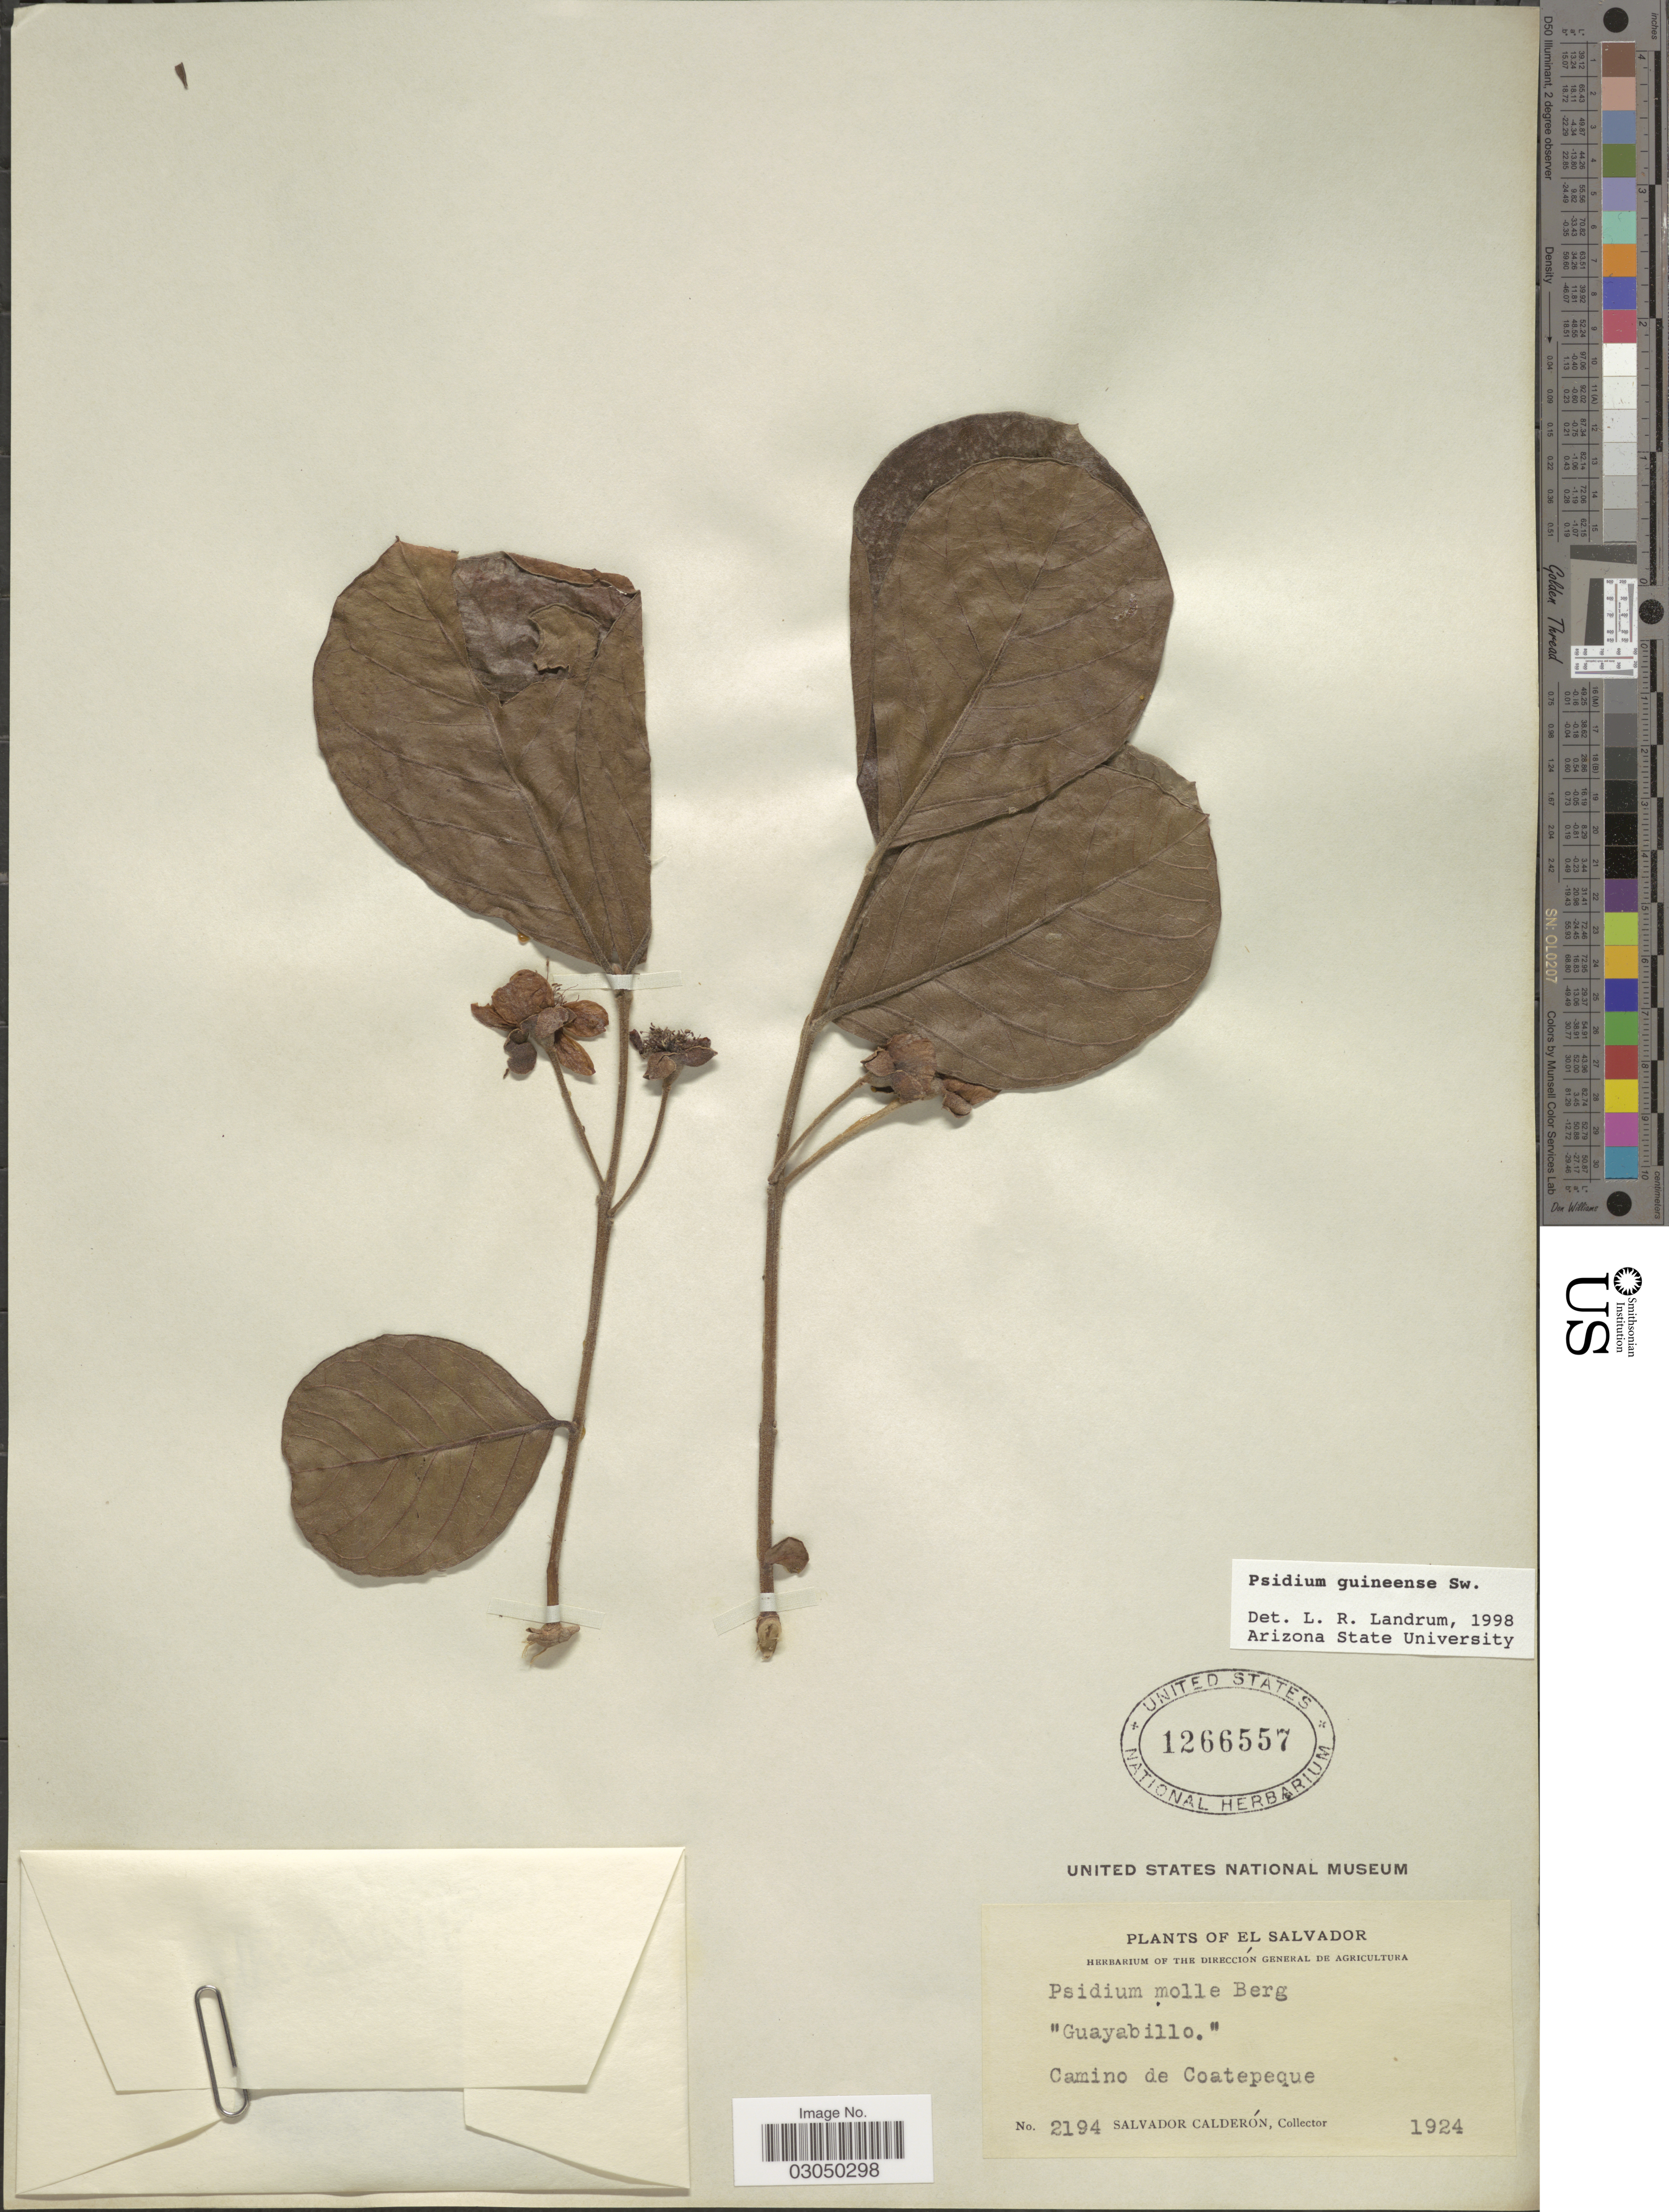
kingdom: Plantae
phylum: Tracheophyta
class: Magnoliopsida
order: Myrtales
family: Myrtaceae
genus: Psidium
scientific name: Psidium guineense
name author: Sw.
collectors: S. Calderón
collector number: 2194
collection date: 1924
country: El Salvador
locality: Camino de Coatepeque.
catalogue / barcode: US 1266557